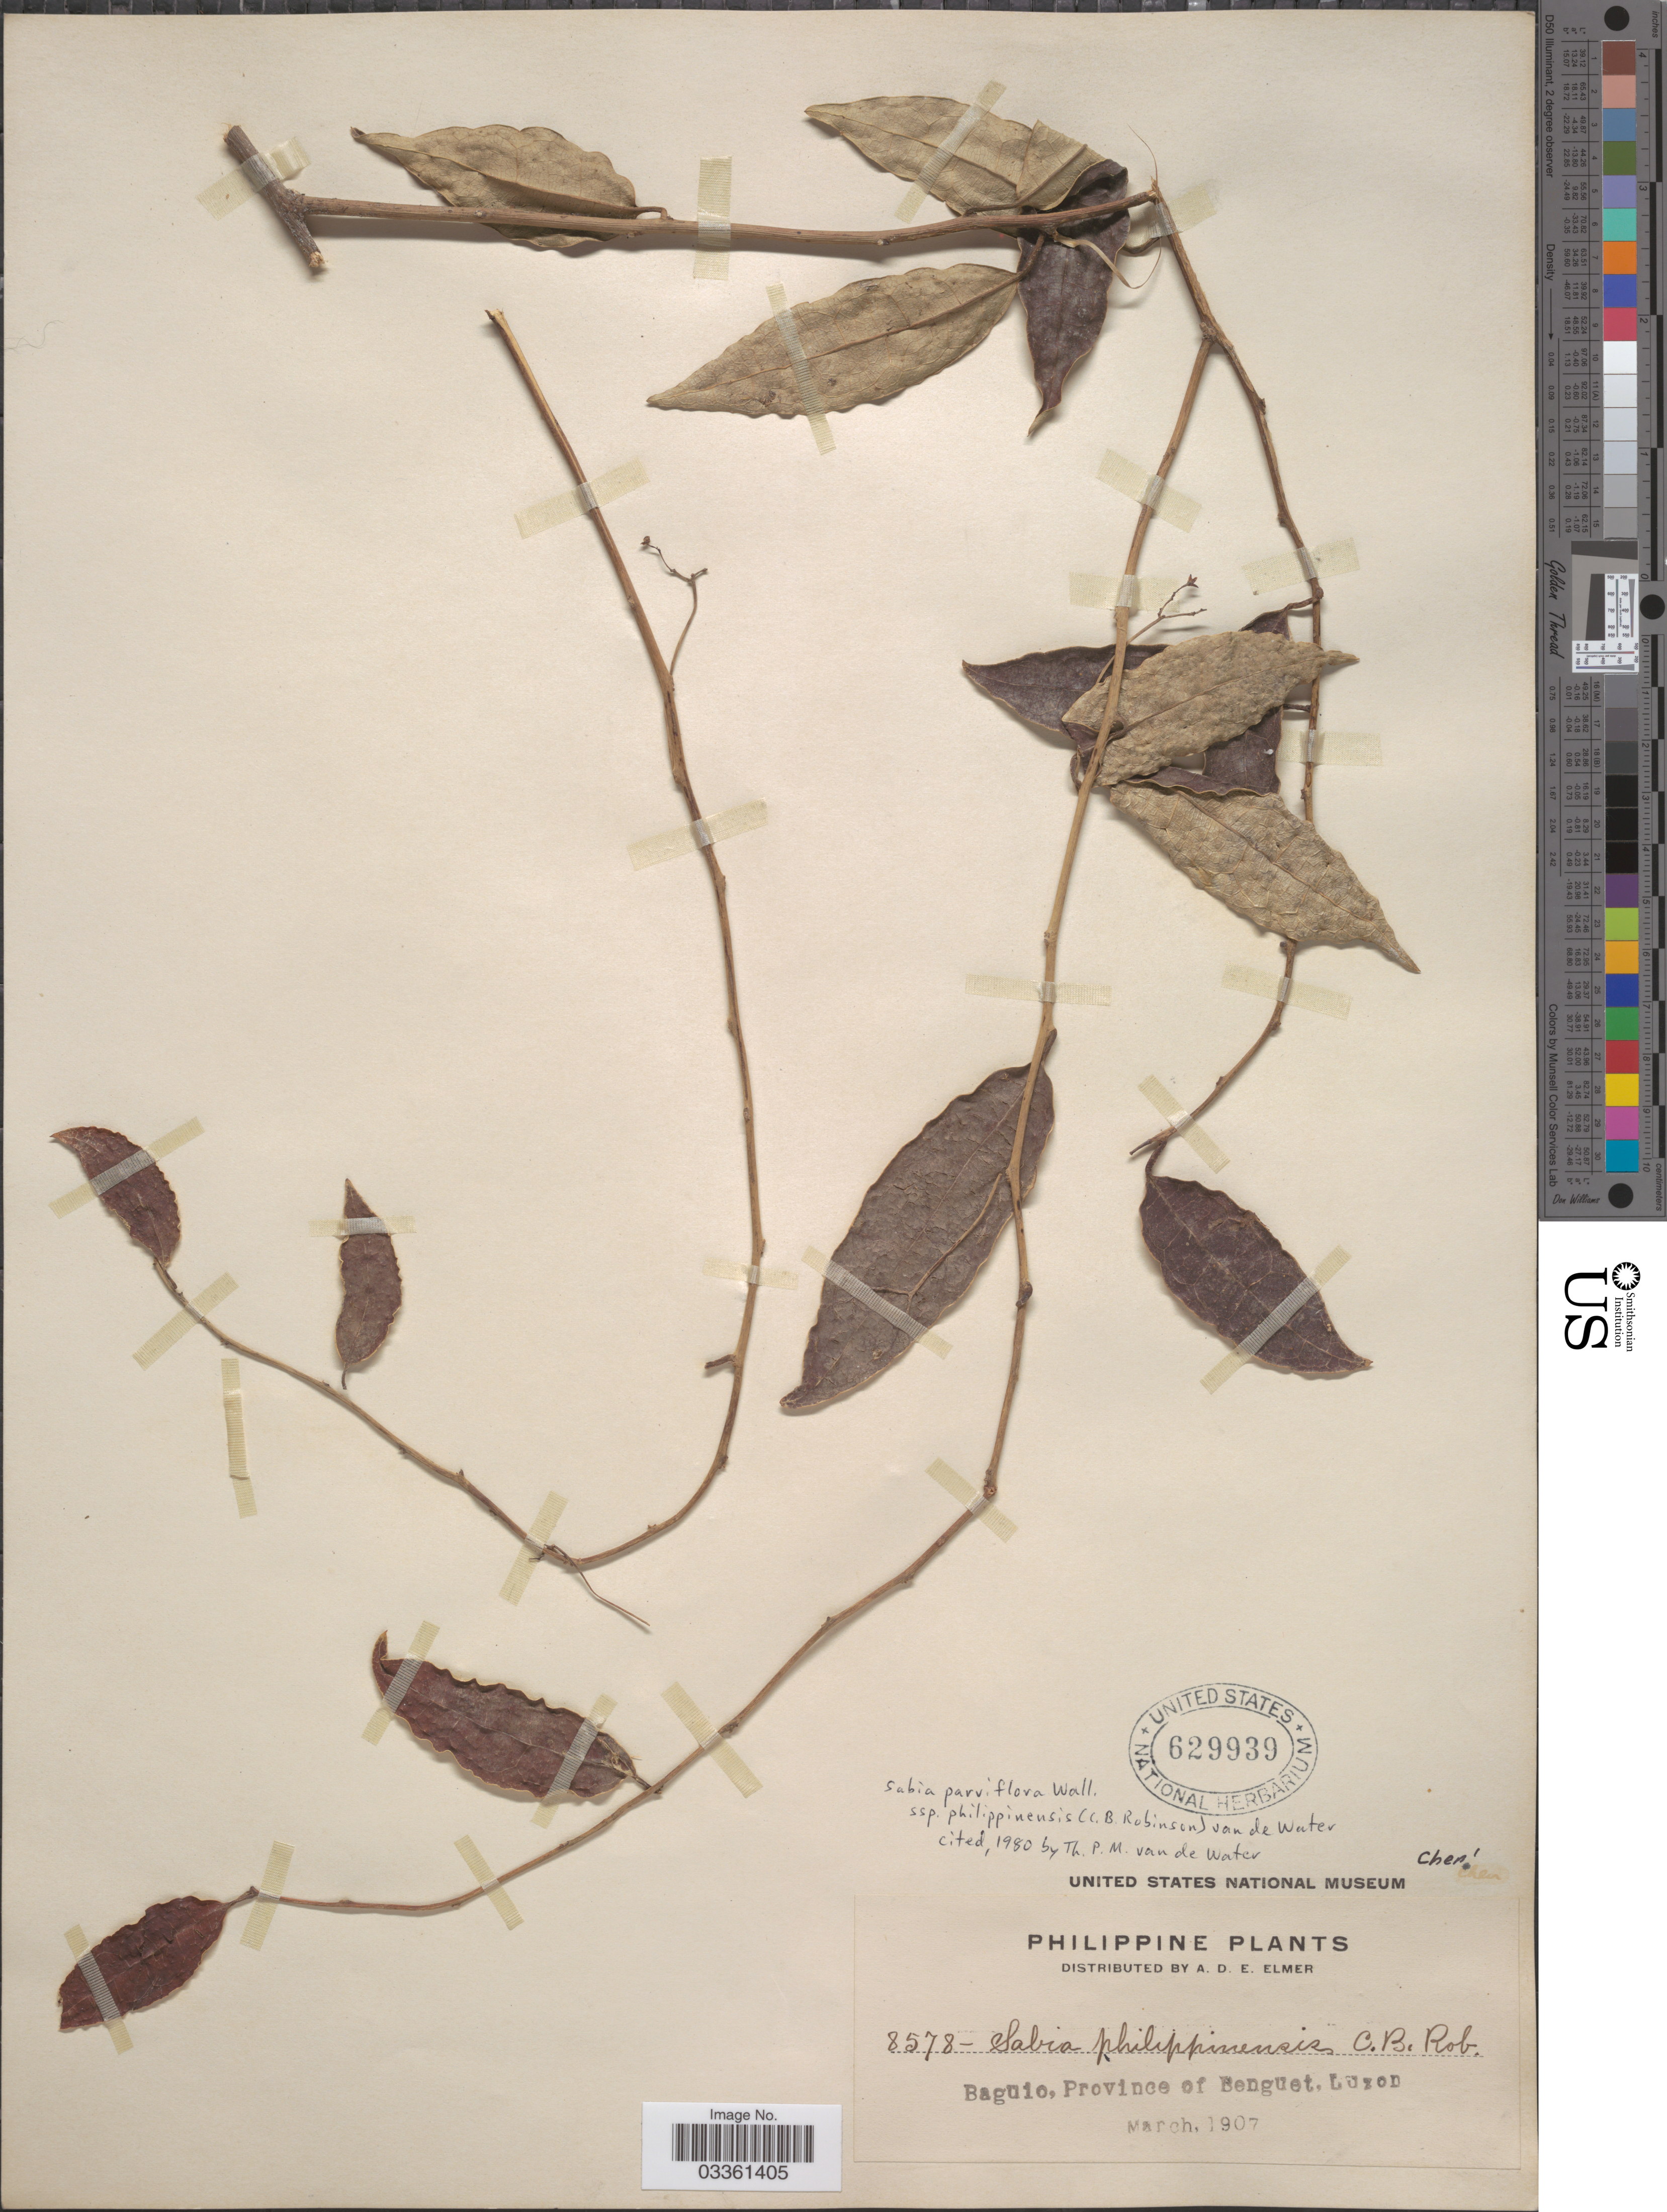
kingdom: Plantae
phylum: Tracheophyta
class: Magnoliopsida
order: Proteales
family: Sabiaceae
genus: Sabia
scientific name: Sabia parviflora subsp. philippinensis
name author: (C.B. Rob.) Water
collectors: A. D. E. Elmer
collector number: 8578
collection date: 1907-03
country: Philippines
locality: Baguio, Province of Benguet, Luzon.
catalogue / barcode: US 629939